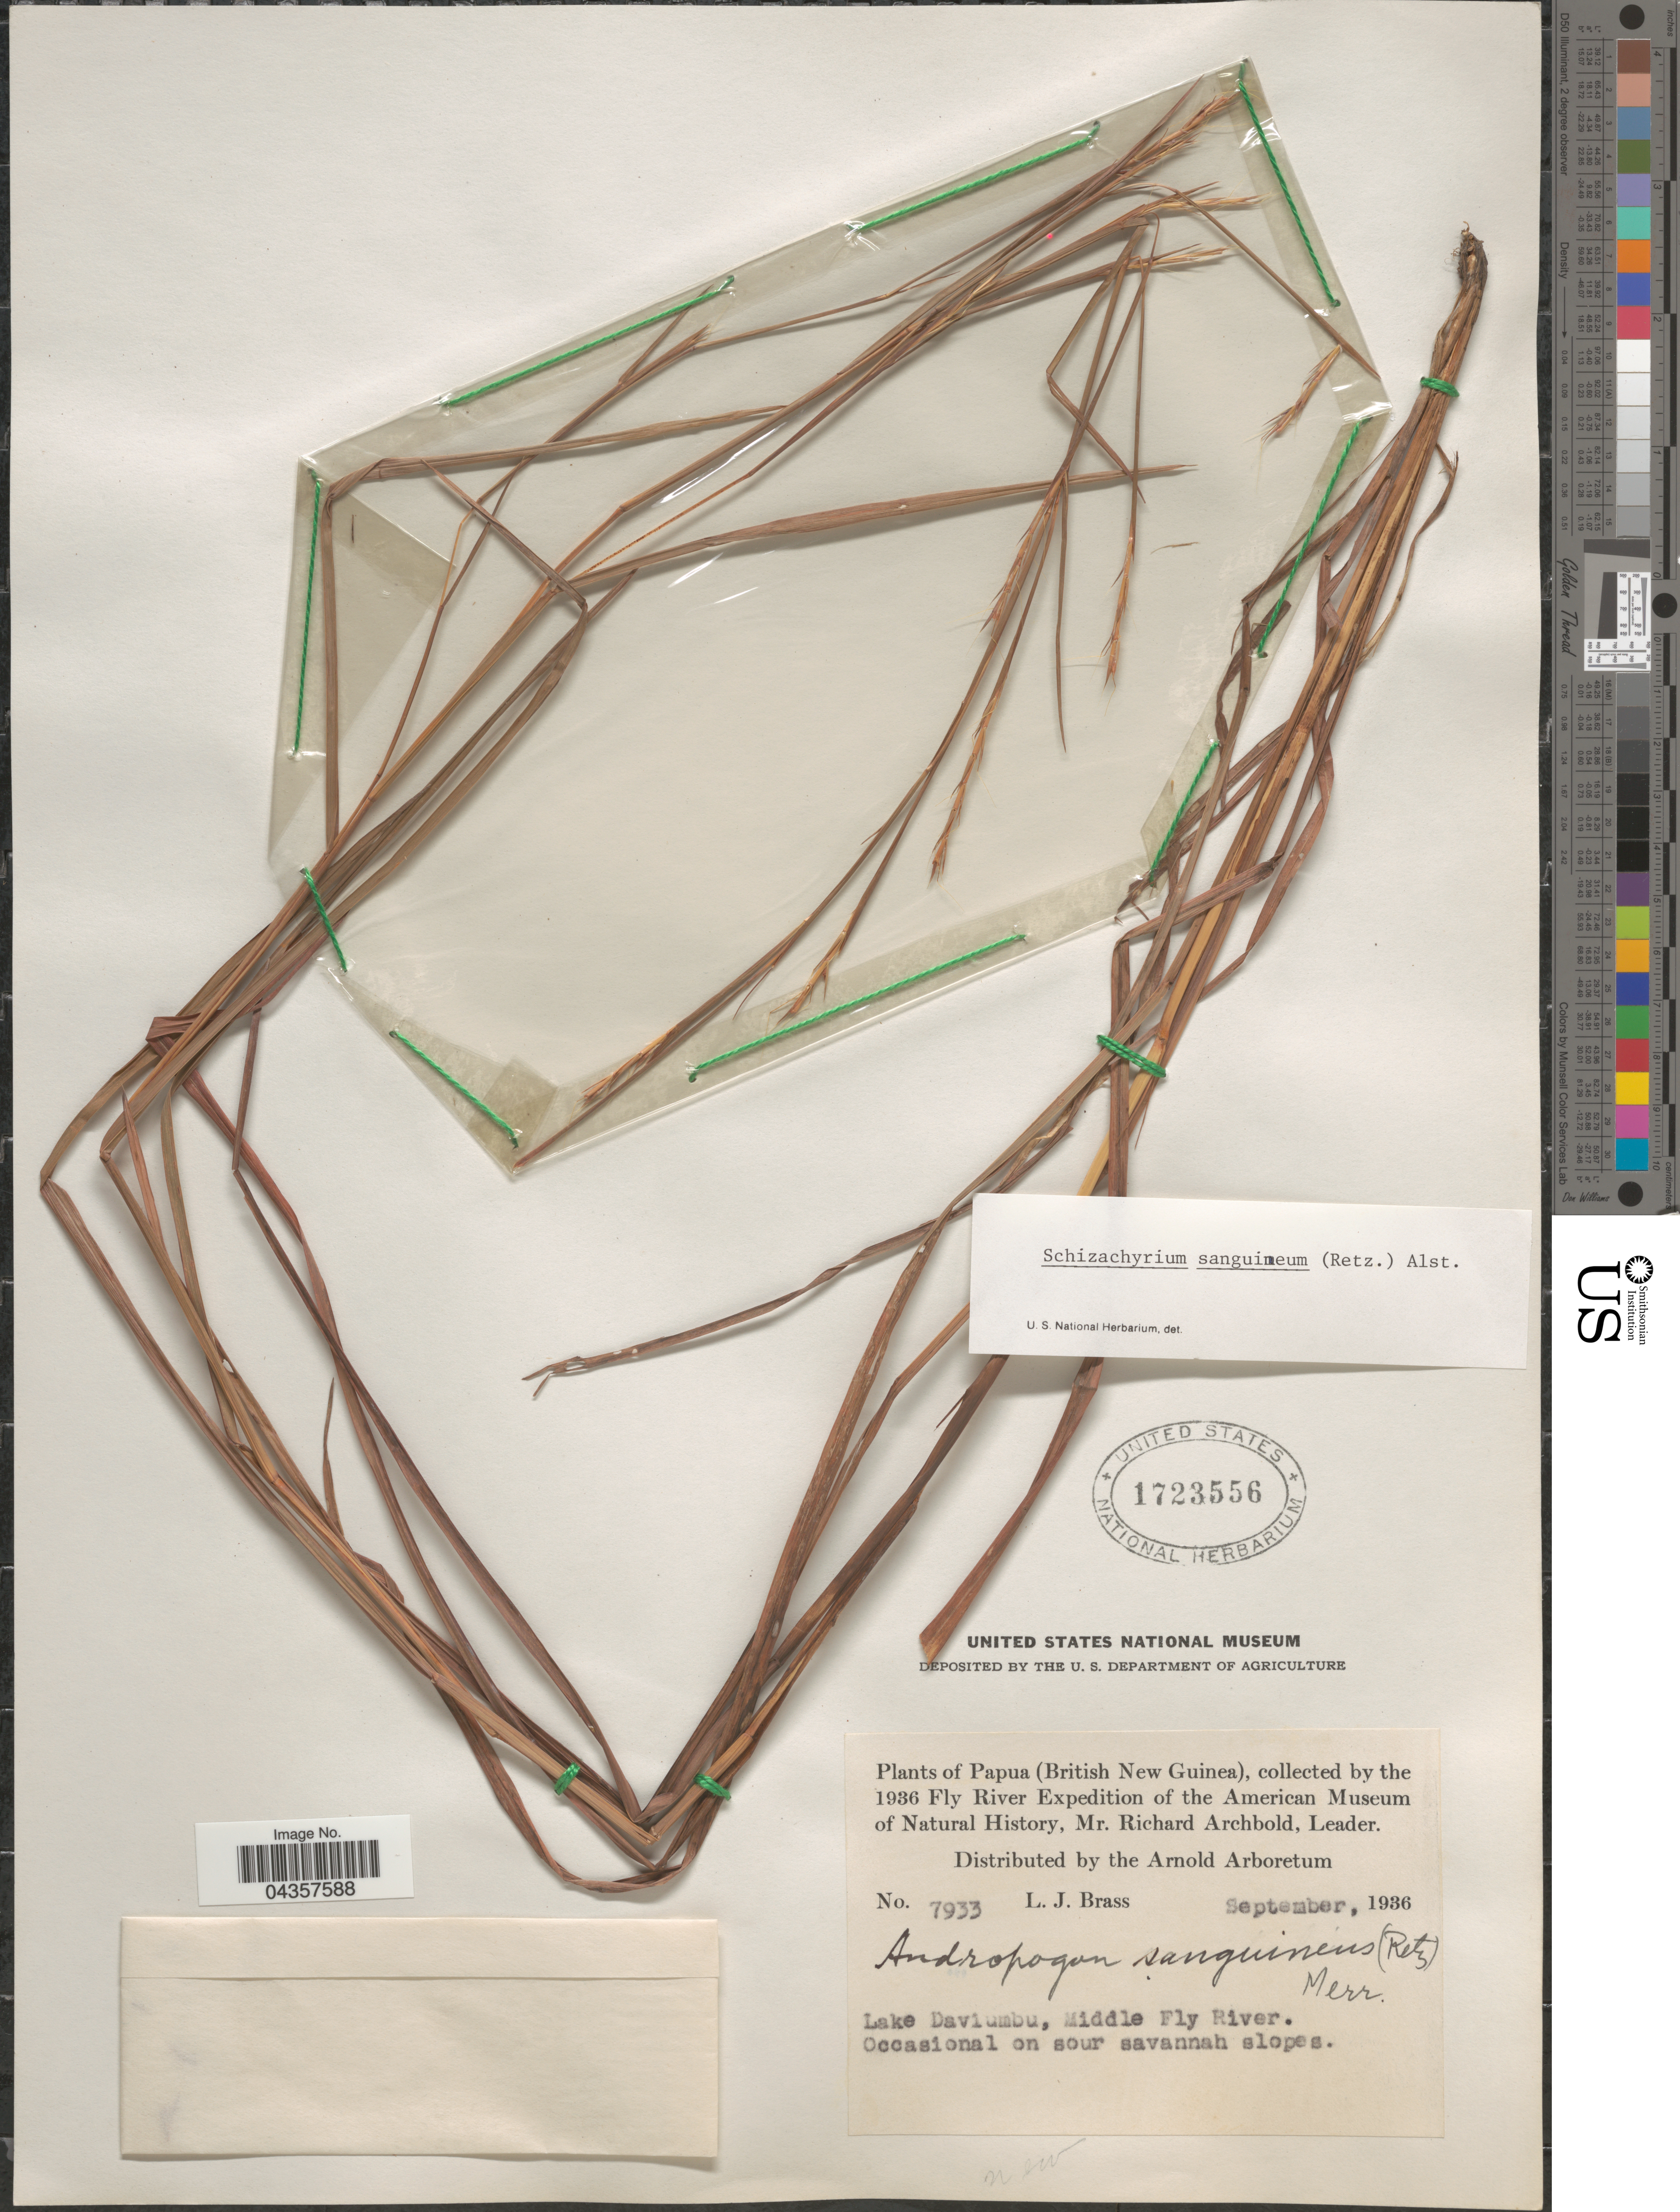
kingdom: Plantae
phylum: Tracheophyta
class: Liliopsida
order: Poales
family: Poaceae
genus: Schizachyrium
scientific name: Schizachyrium sanguineum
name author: (Retz.) Alston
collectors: L. J. Brass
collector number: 7933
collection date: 1936-09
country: Papua New Guinea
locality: Papua (British New Guinea). 1936 Fly River Expedition of the American Museu of Natural History. Lake Daviumbu, Middle Fly River.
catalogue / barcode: US 1723556